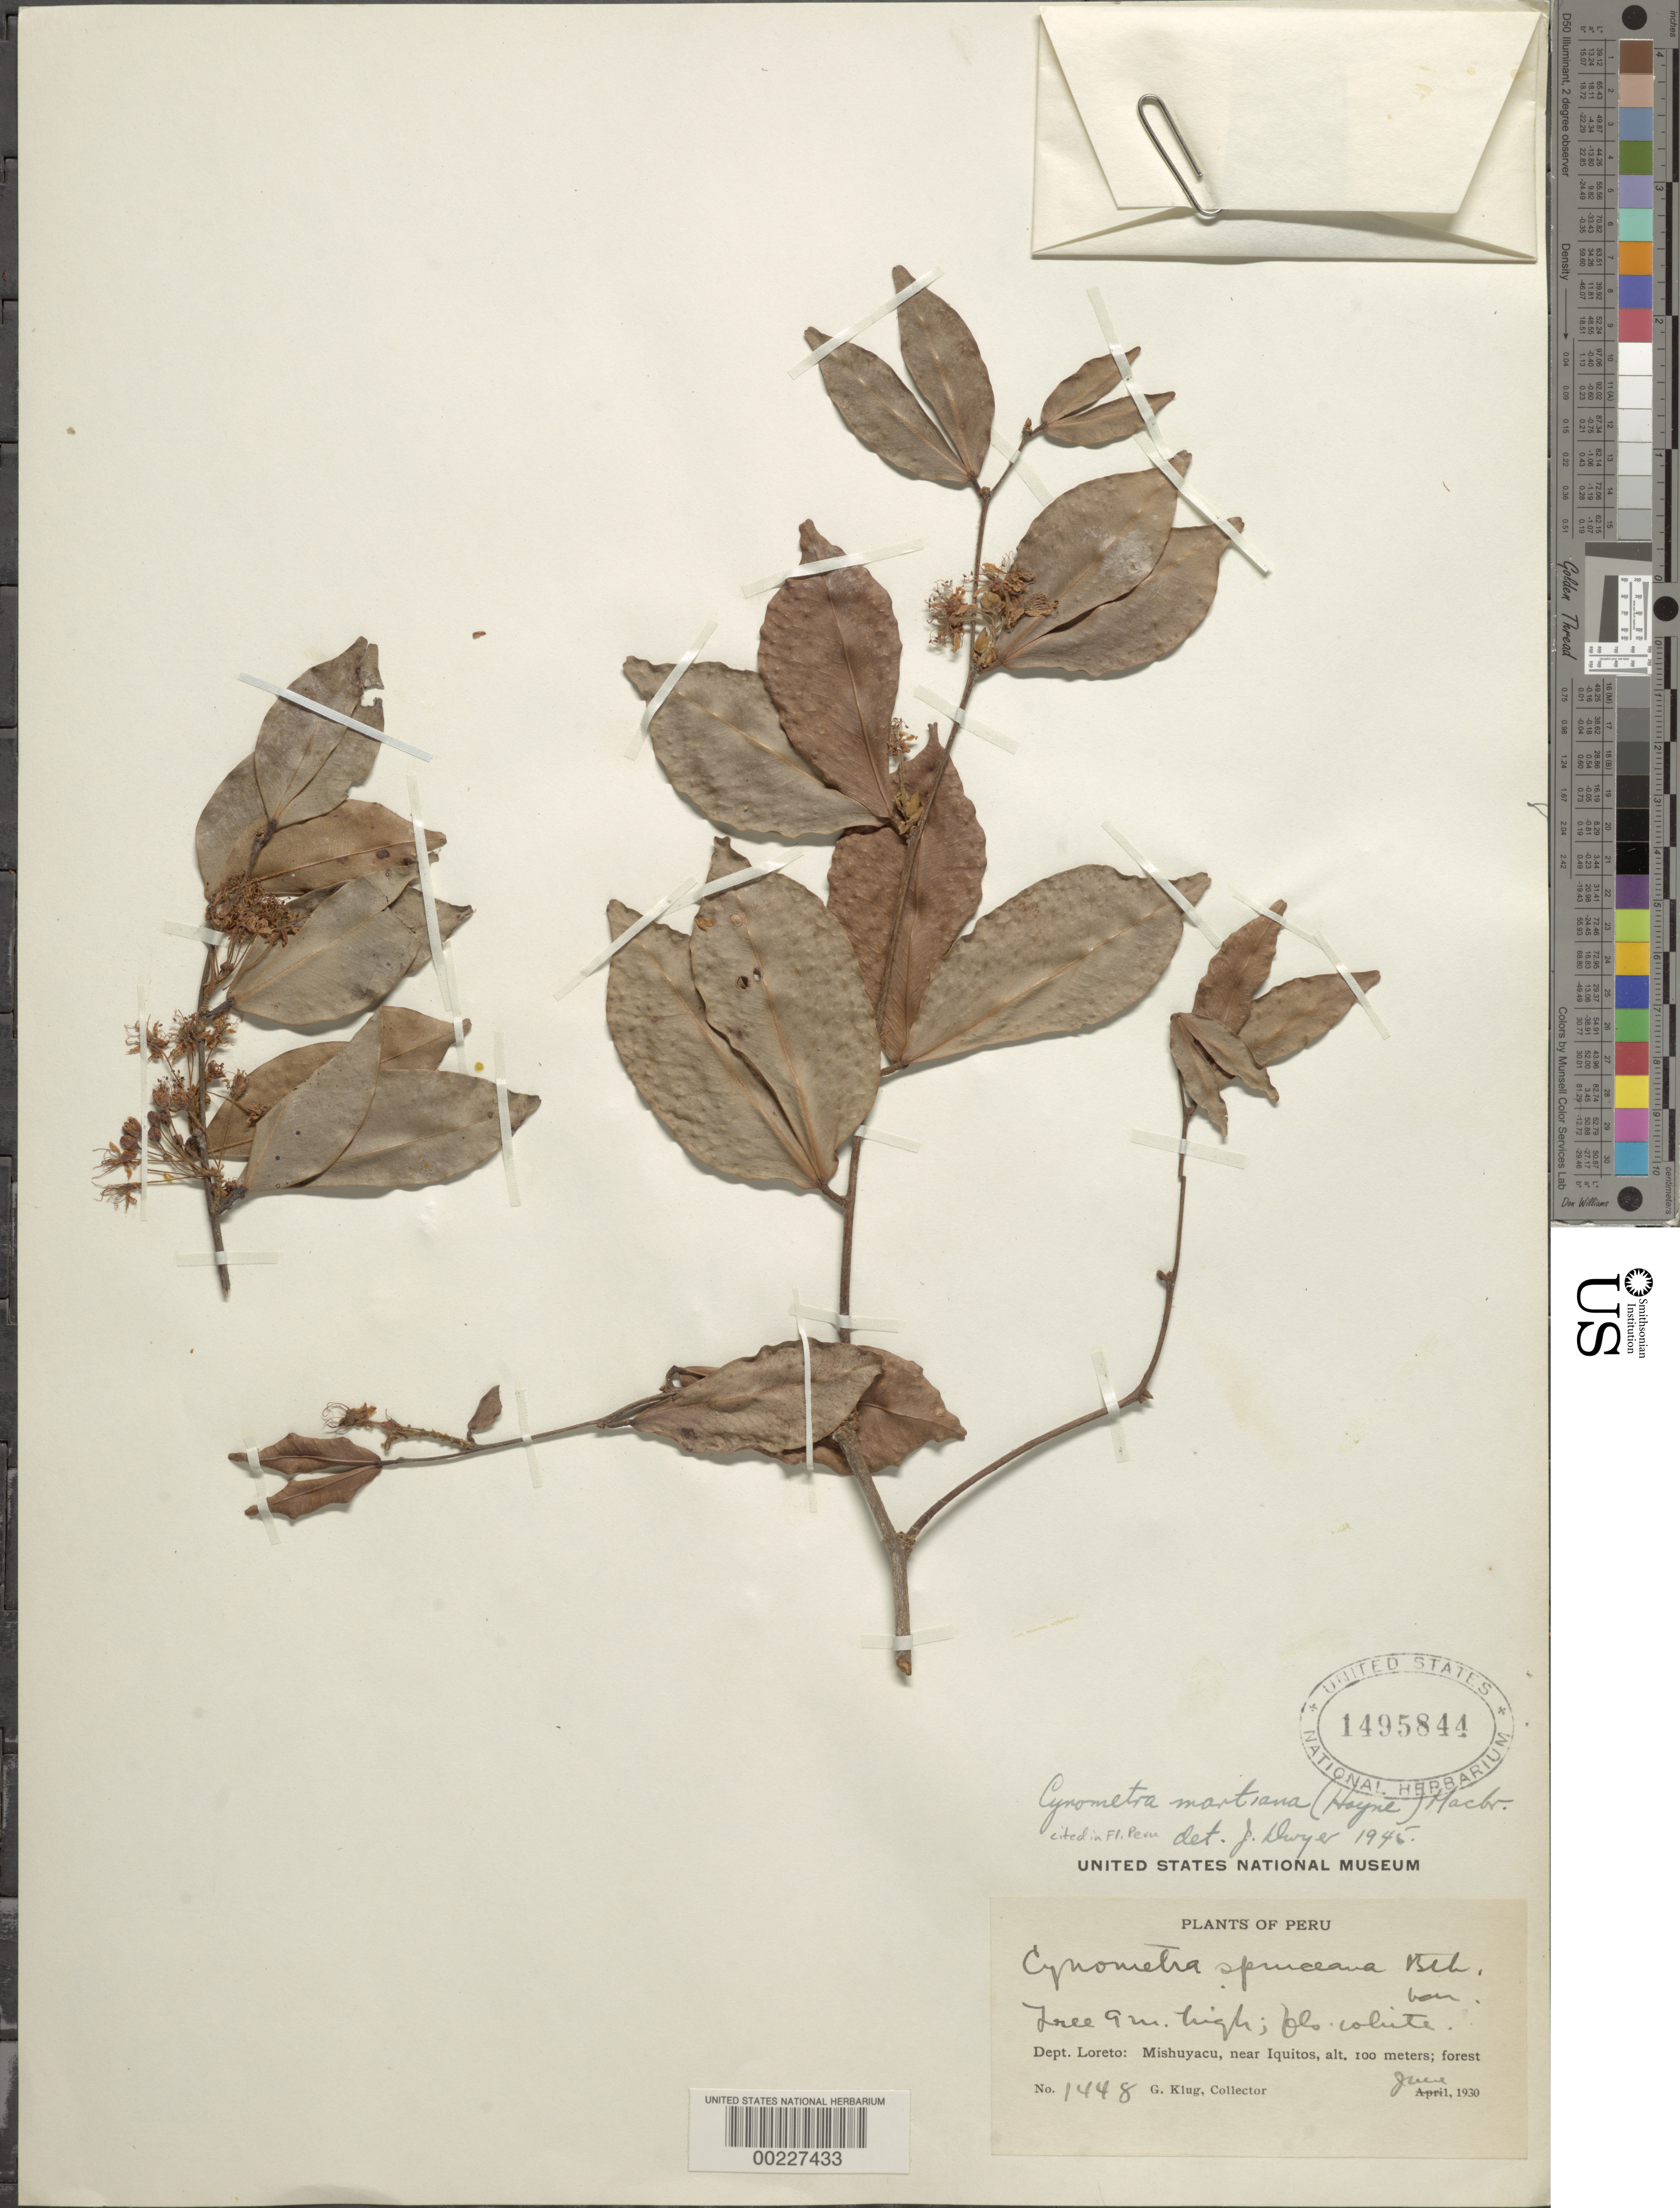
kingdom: Plantae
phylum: Tracheophyta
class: Magnoliopsida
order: Fabales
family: Fabaceae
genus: Cynometra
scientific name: Cynometra martiana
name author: Baill.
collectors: G. Klug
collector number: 1448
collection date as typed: Jun 1930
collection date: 1930-06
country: Peru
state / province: Loreto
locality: Mishuyacu, near Iquitos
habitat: Forest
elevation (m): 100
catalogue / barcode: US 1495844